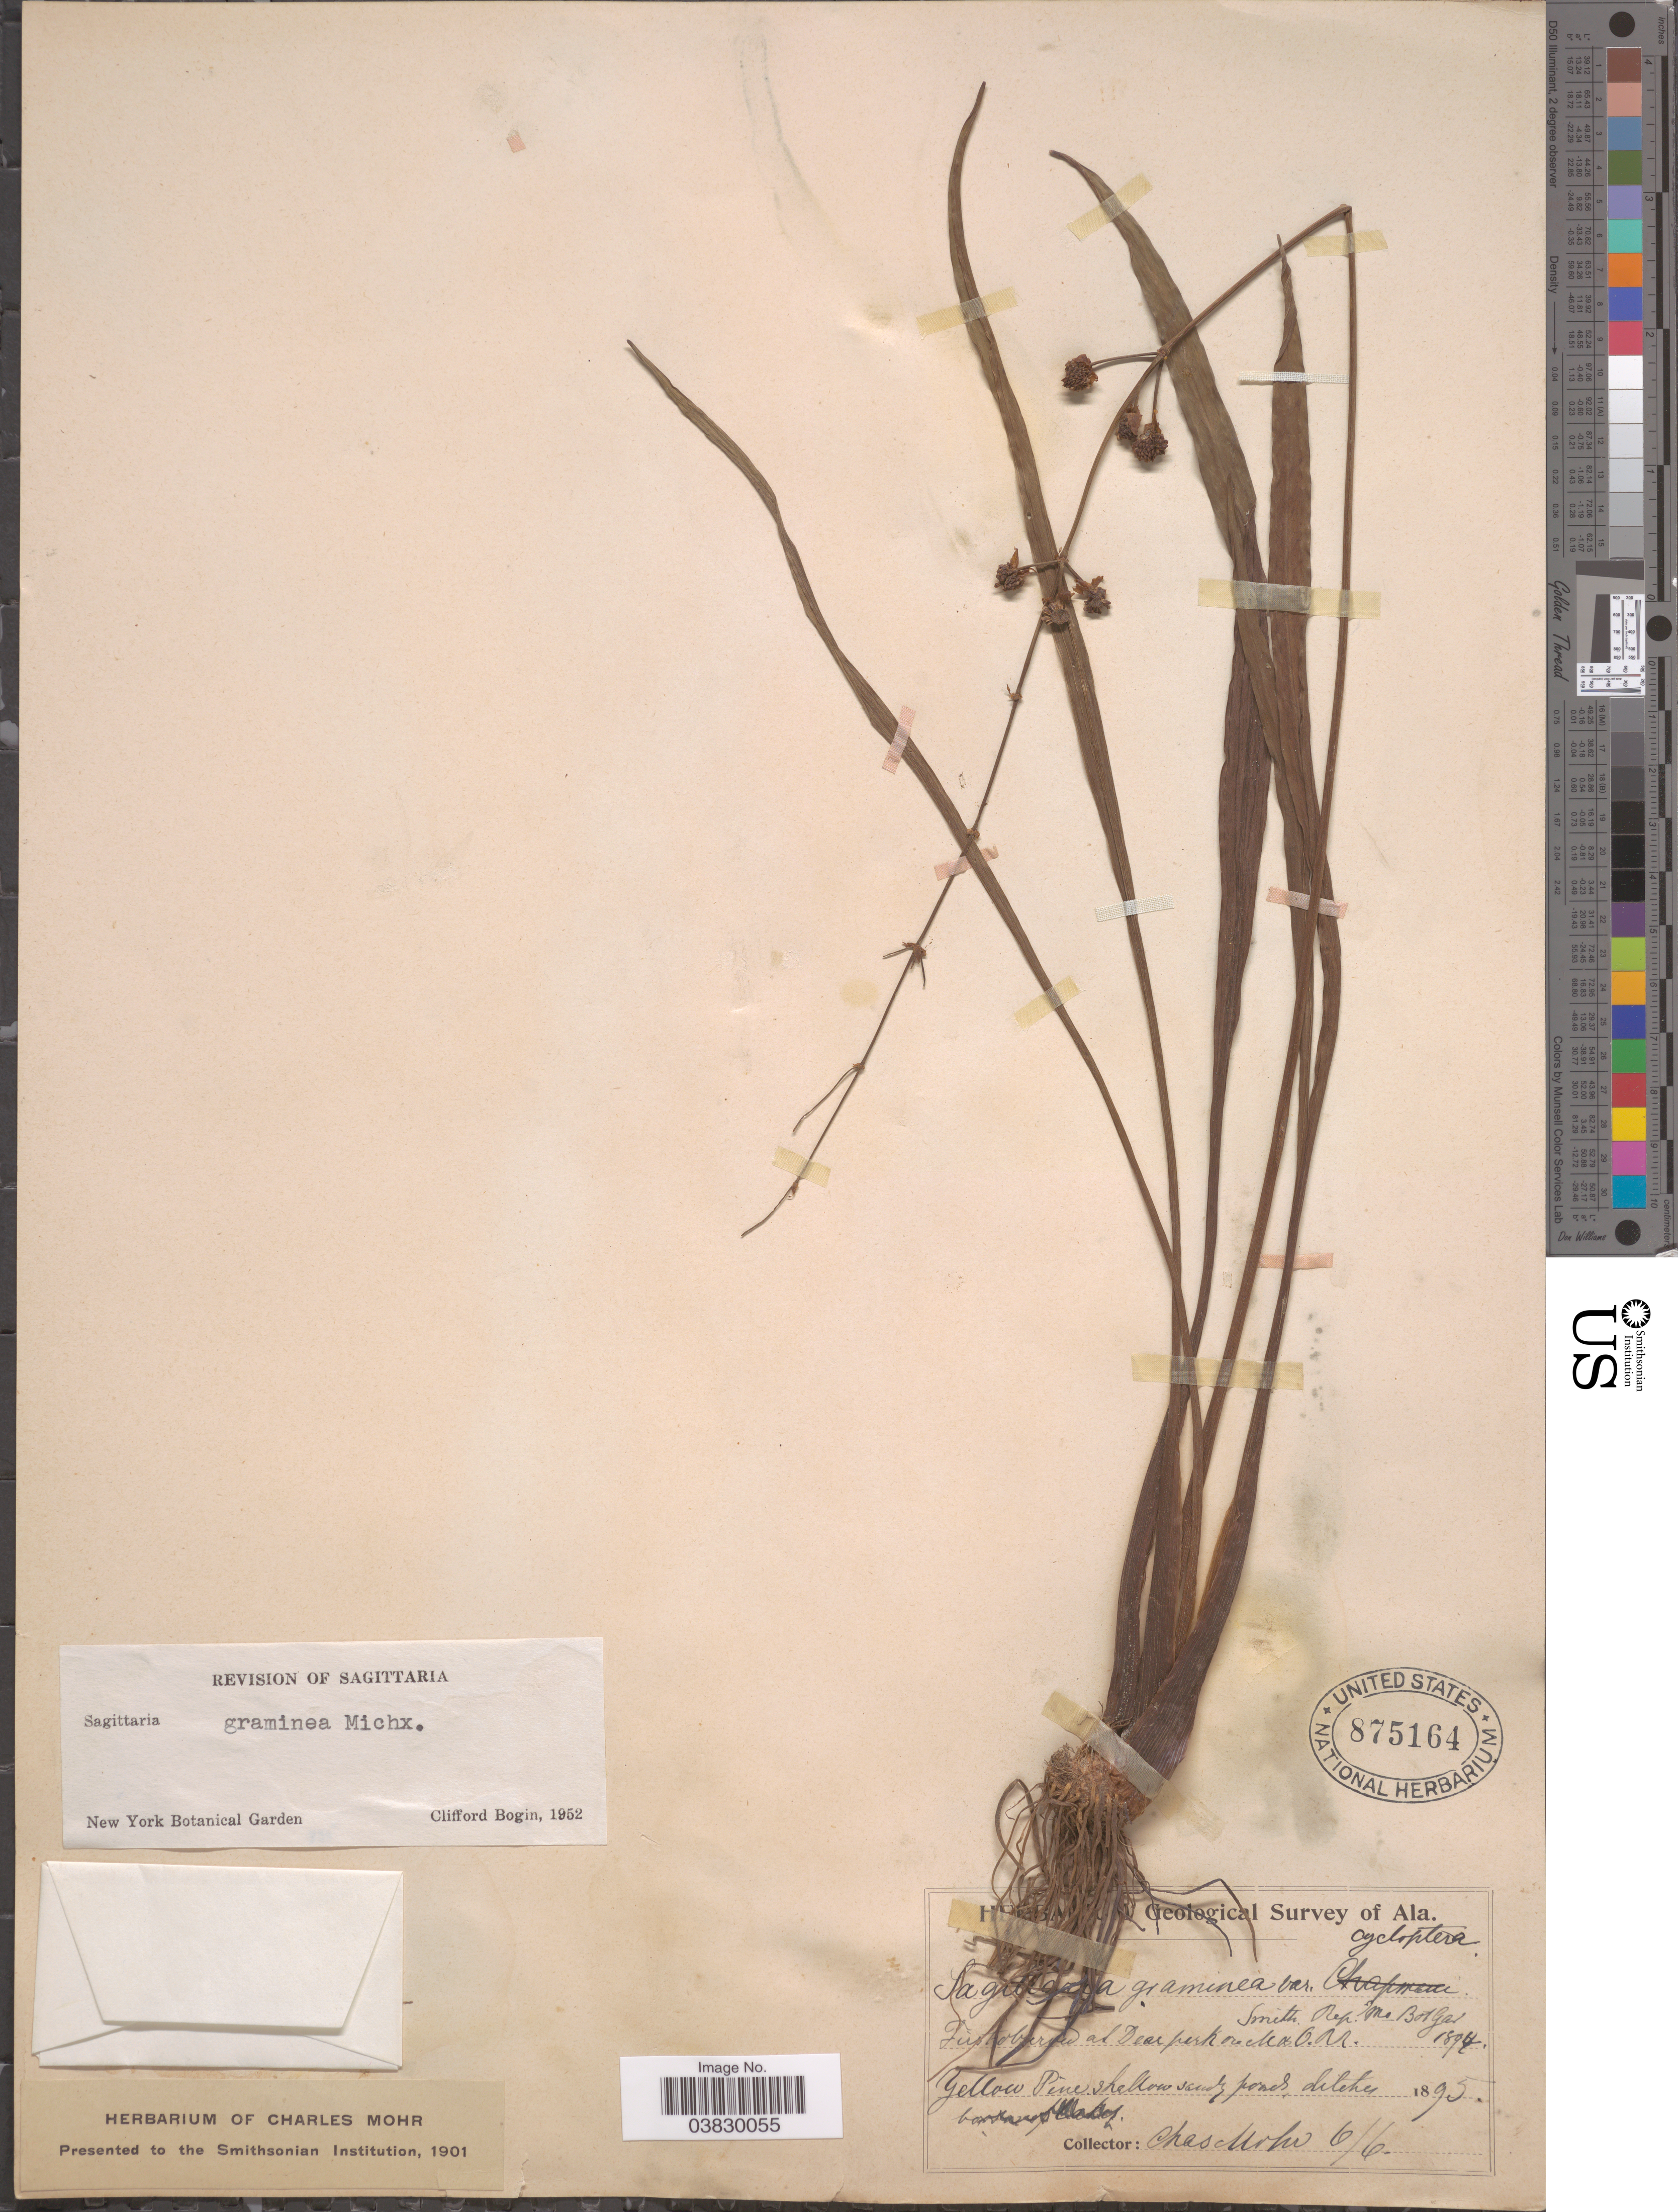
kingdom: Plantae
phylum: Tracheophyta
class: Liliopsida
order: Alismatales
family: Alismataceae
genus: Sagittaria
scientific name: Sagittaria graminea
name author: Michx.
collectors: Mohr, C. T. (herbarium)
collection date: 1895-06-06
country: United States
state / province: Alabama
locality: Yellow Pine.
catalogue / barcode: US 875164